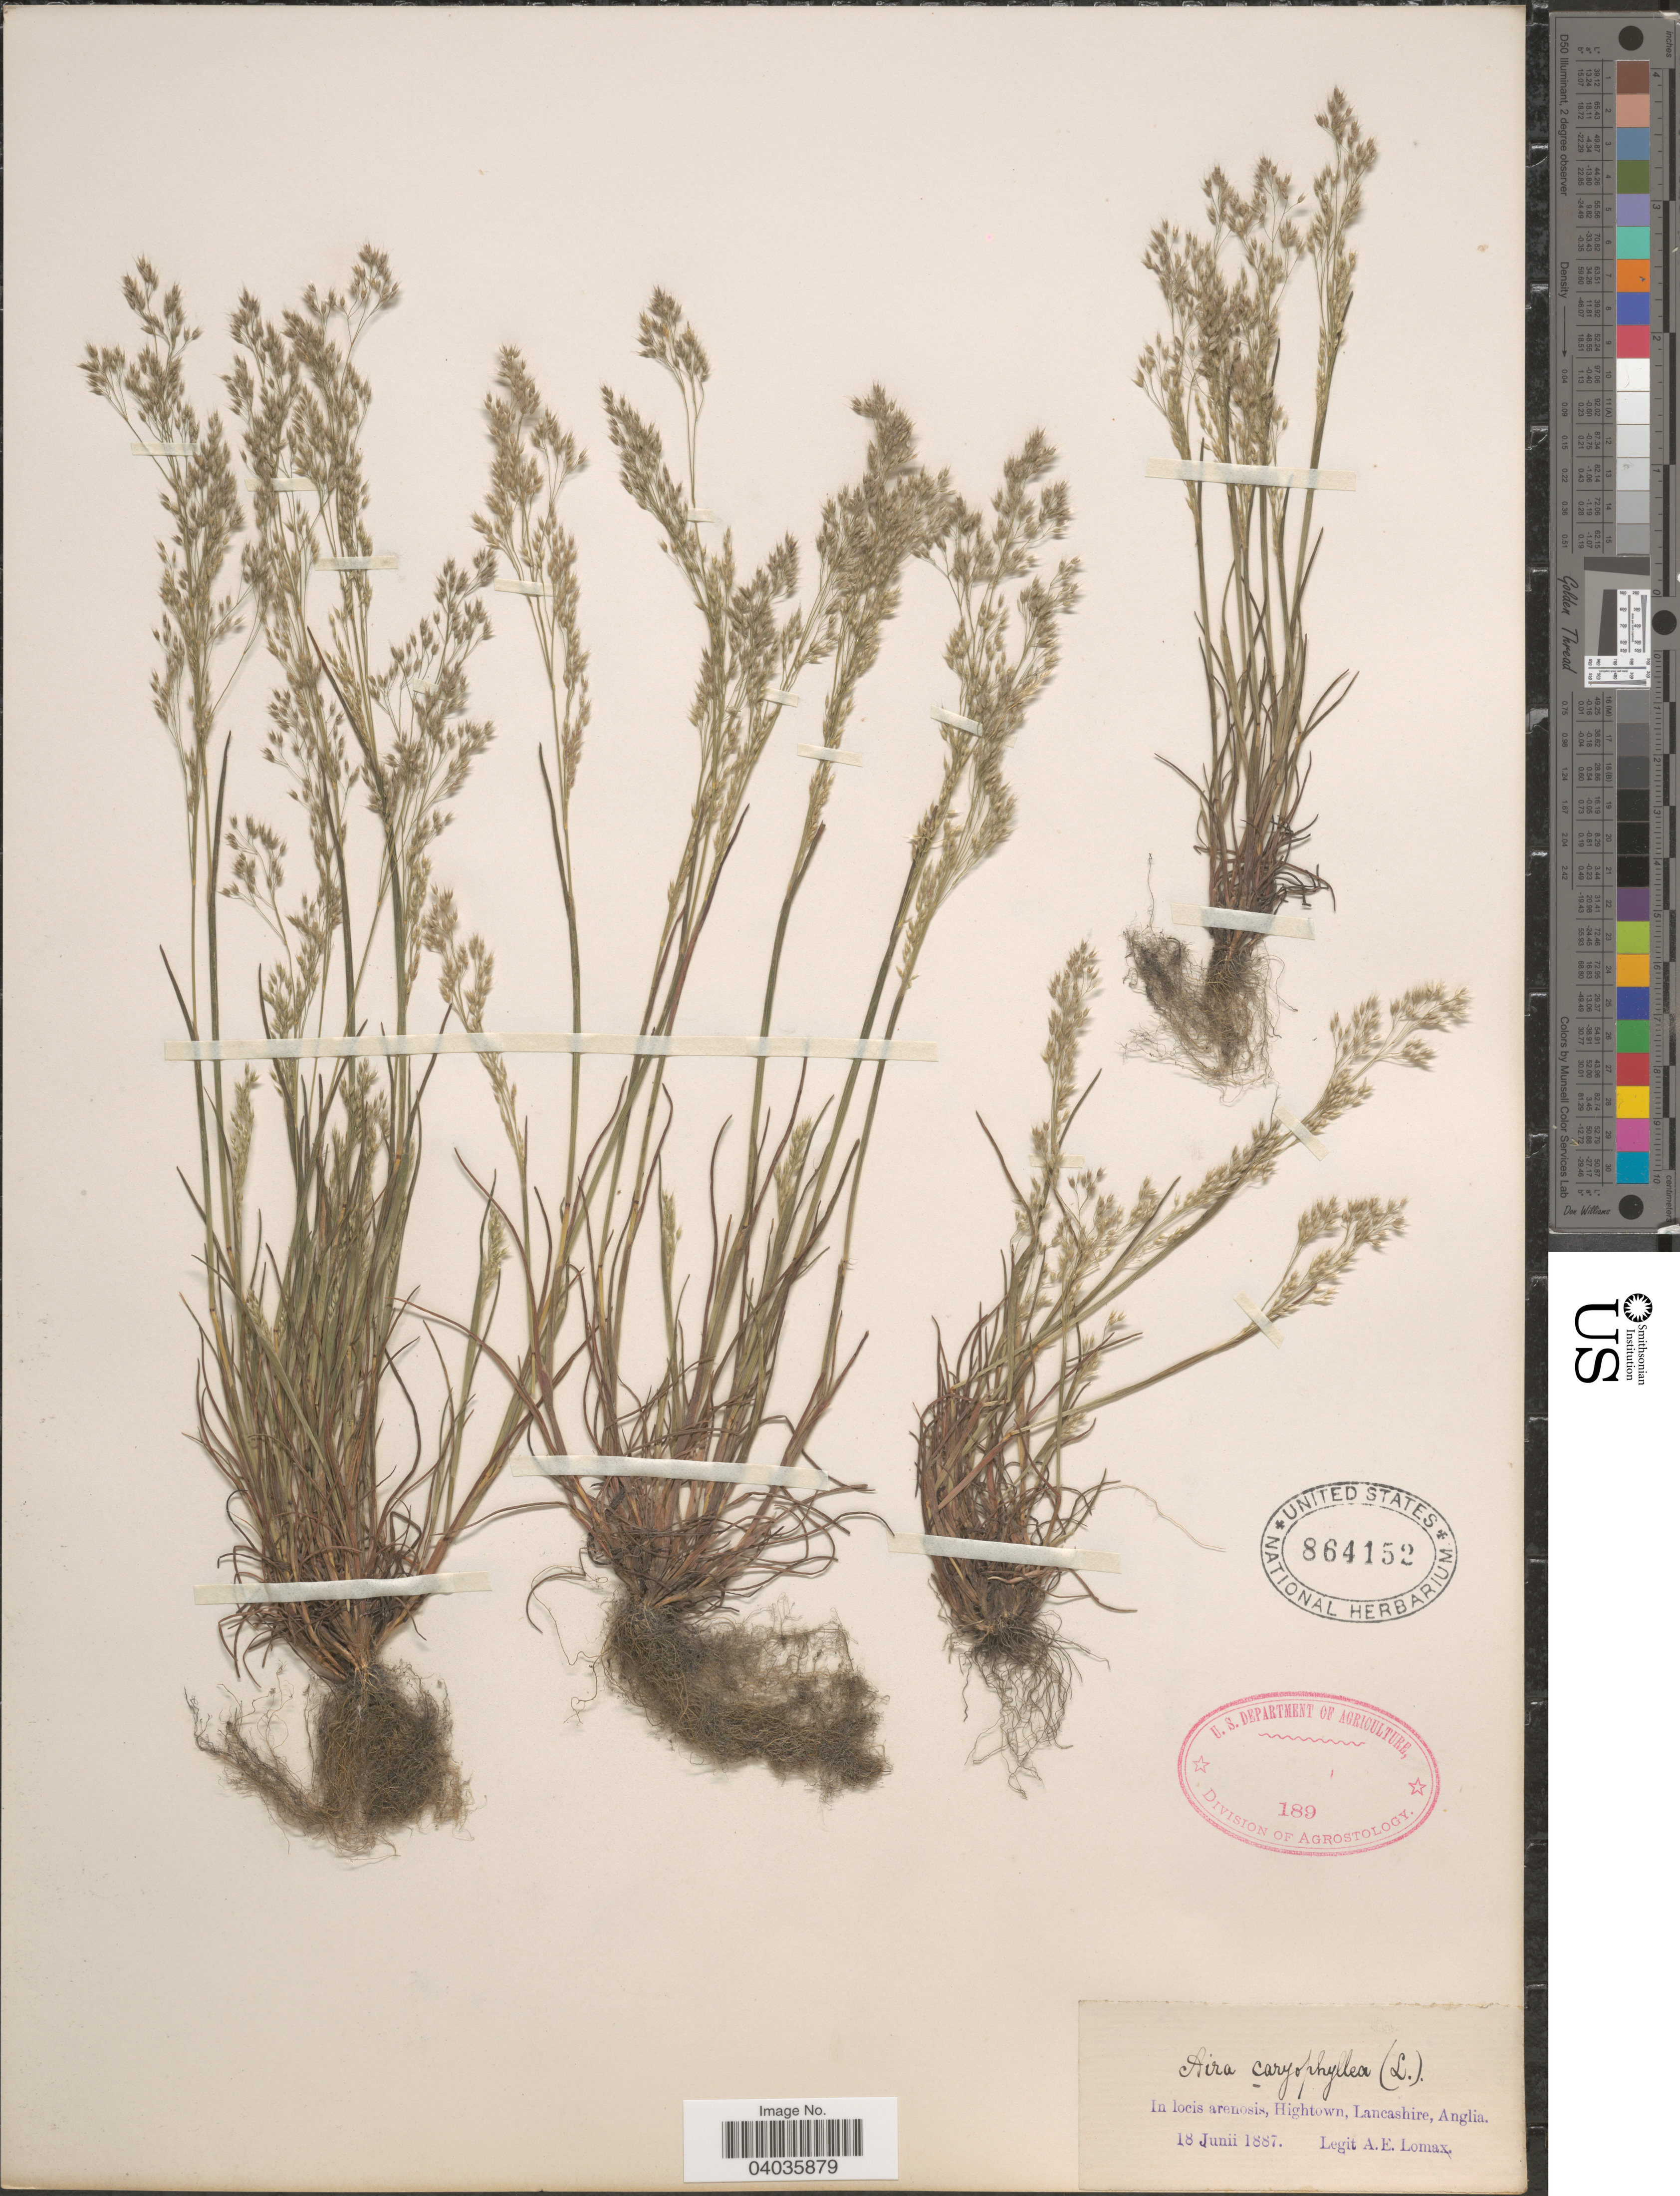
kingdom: Plantae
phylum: Tracheophyta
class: Liliopsida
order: Poales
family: Poaceae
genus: Aira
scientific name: Aira caryophyllea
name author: L.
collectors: A. Lomax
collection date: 1887-06-18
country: United Kingdom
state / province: England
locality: In locis arenosis, Hightown, Lancashire, Anglia.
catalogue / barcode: US 864152